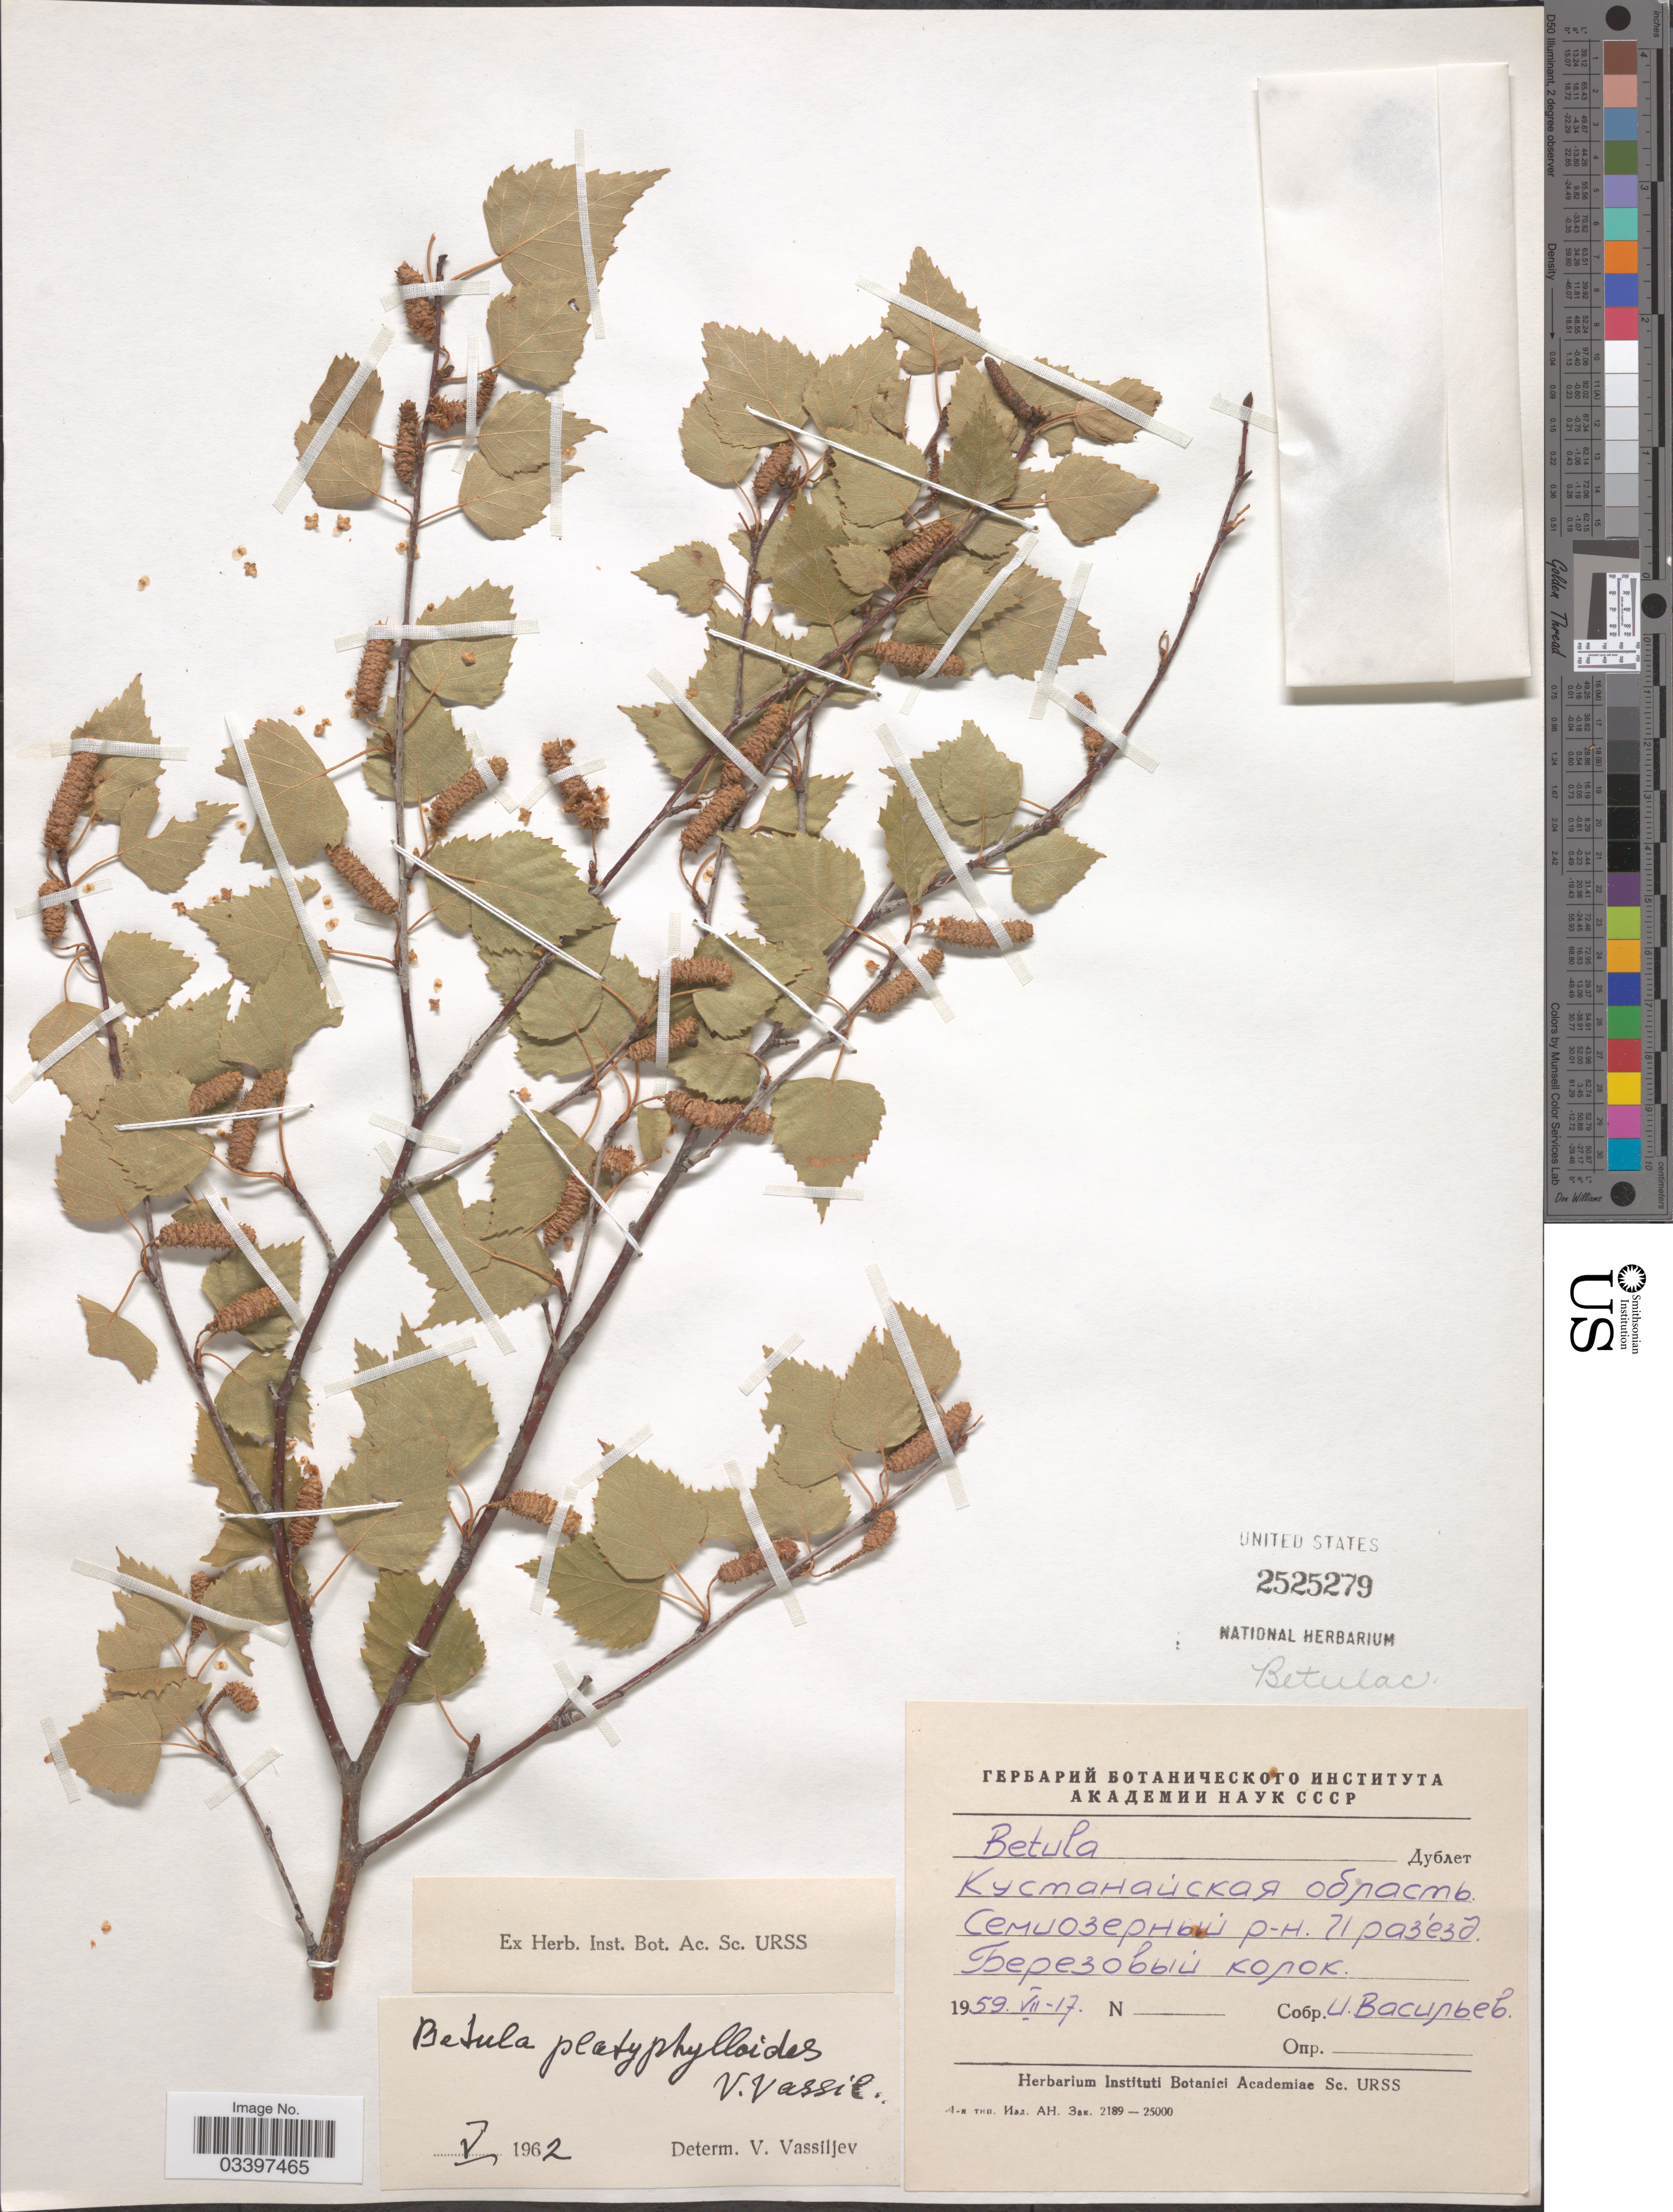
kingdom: Plantae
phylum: Tracheophyta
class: Magnoliopsida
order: Fagales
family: Betulaceae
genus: Betula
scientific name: Betula platyphylloides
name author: V.N. Vassil.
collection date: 1959-07-17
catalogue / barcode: US 2525279